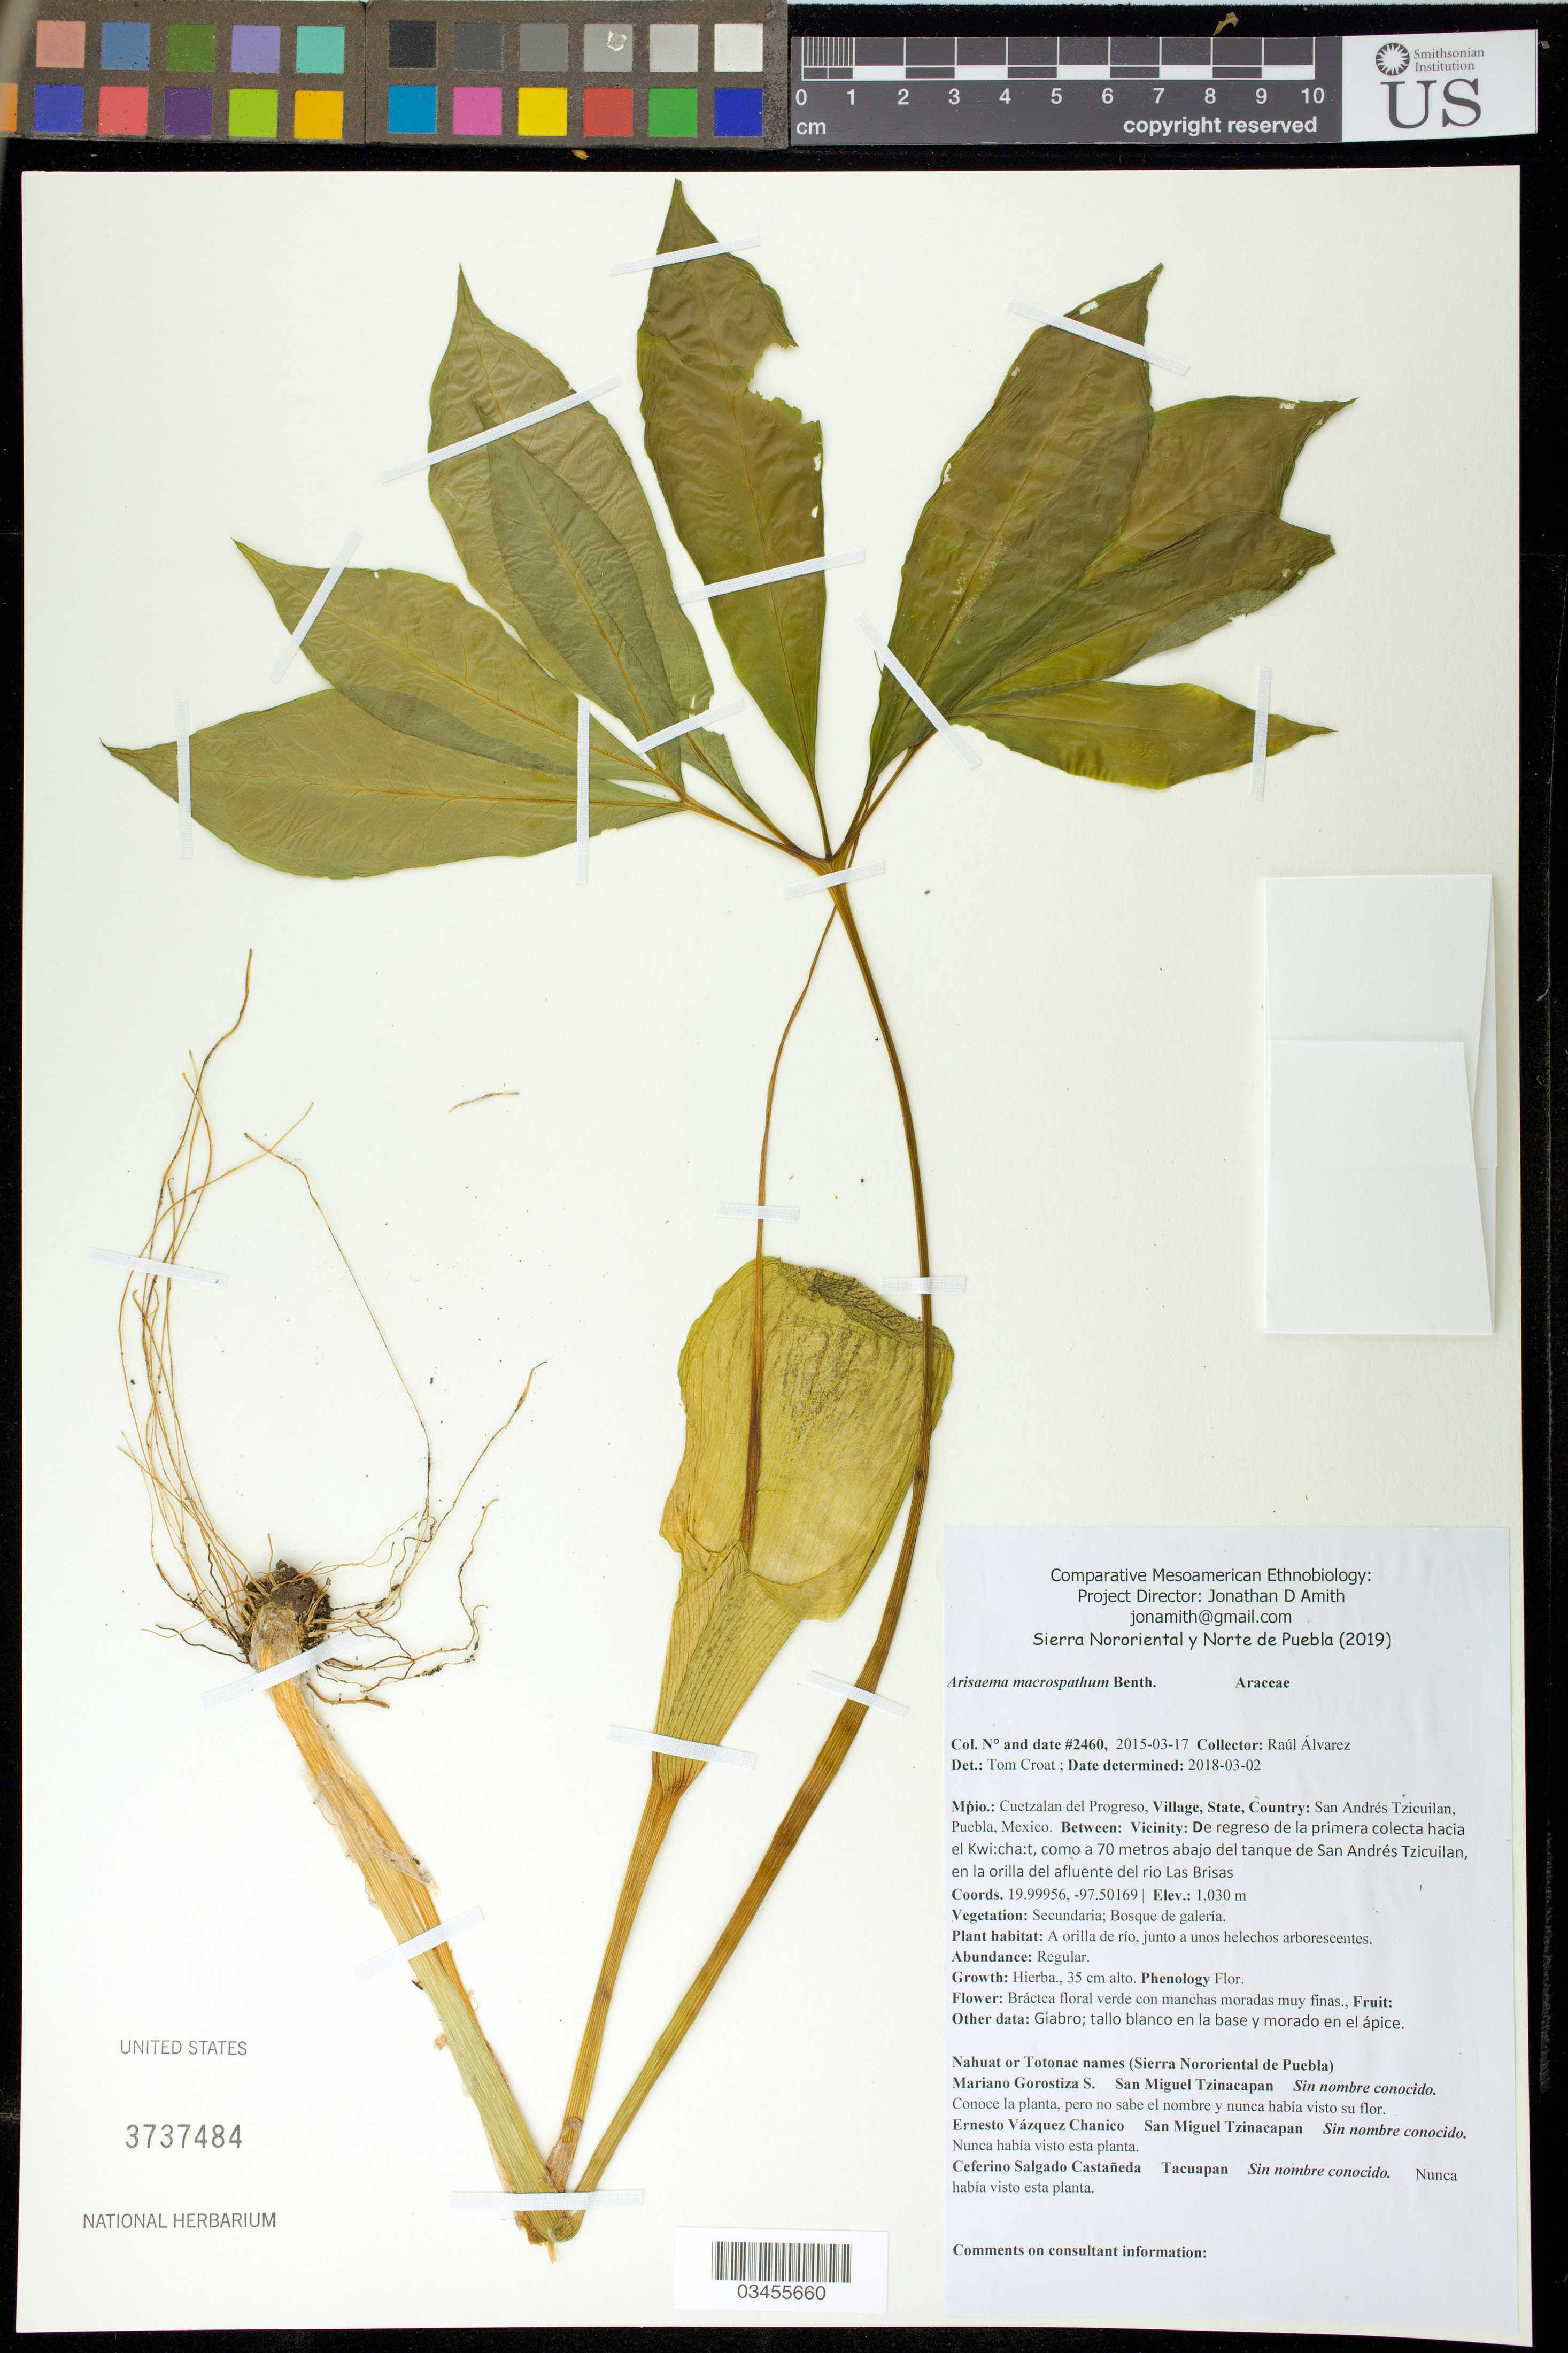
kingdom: Plantae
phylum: Tracheophyta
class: Liliopsida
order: Alismatales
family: Araceae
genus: Arisaema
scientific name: Arisaema macrospathum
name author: Benth.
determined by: Croat, Thomas B., Missouri Botanical Garden (MO)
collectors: R. Álvarez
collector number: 2460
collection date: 2015-03-17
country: México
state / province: Puebla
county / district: Cuetzalan del Progreso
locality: PUEBLO: San Andrés Tzicuilan; LOCALIDAD EXACTA: De regreso de la primera colecta hacia el Kwi:cha:t, como a 70 m abajo del tanque de San Andrés Tzicuilan, en la orilla del afluente del río Las Brisas.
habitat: Bosque de galería | A orilla de río, junto a unos helechos arborescentes.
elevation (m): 1030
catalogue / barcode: US 3737484